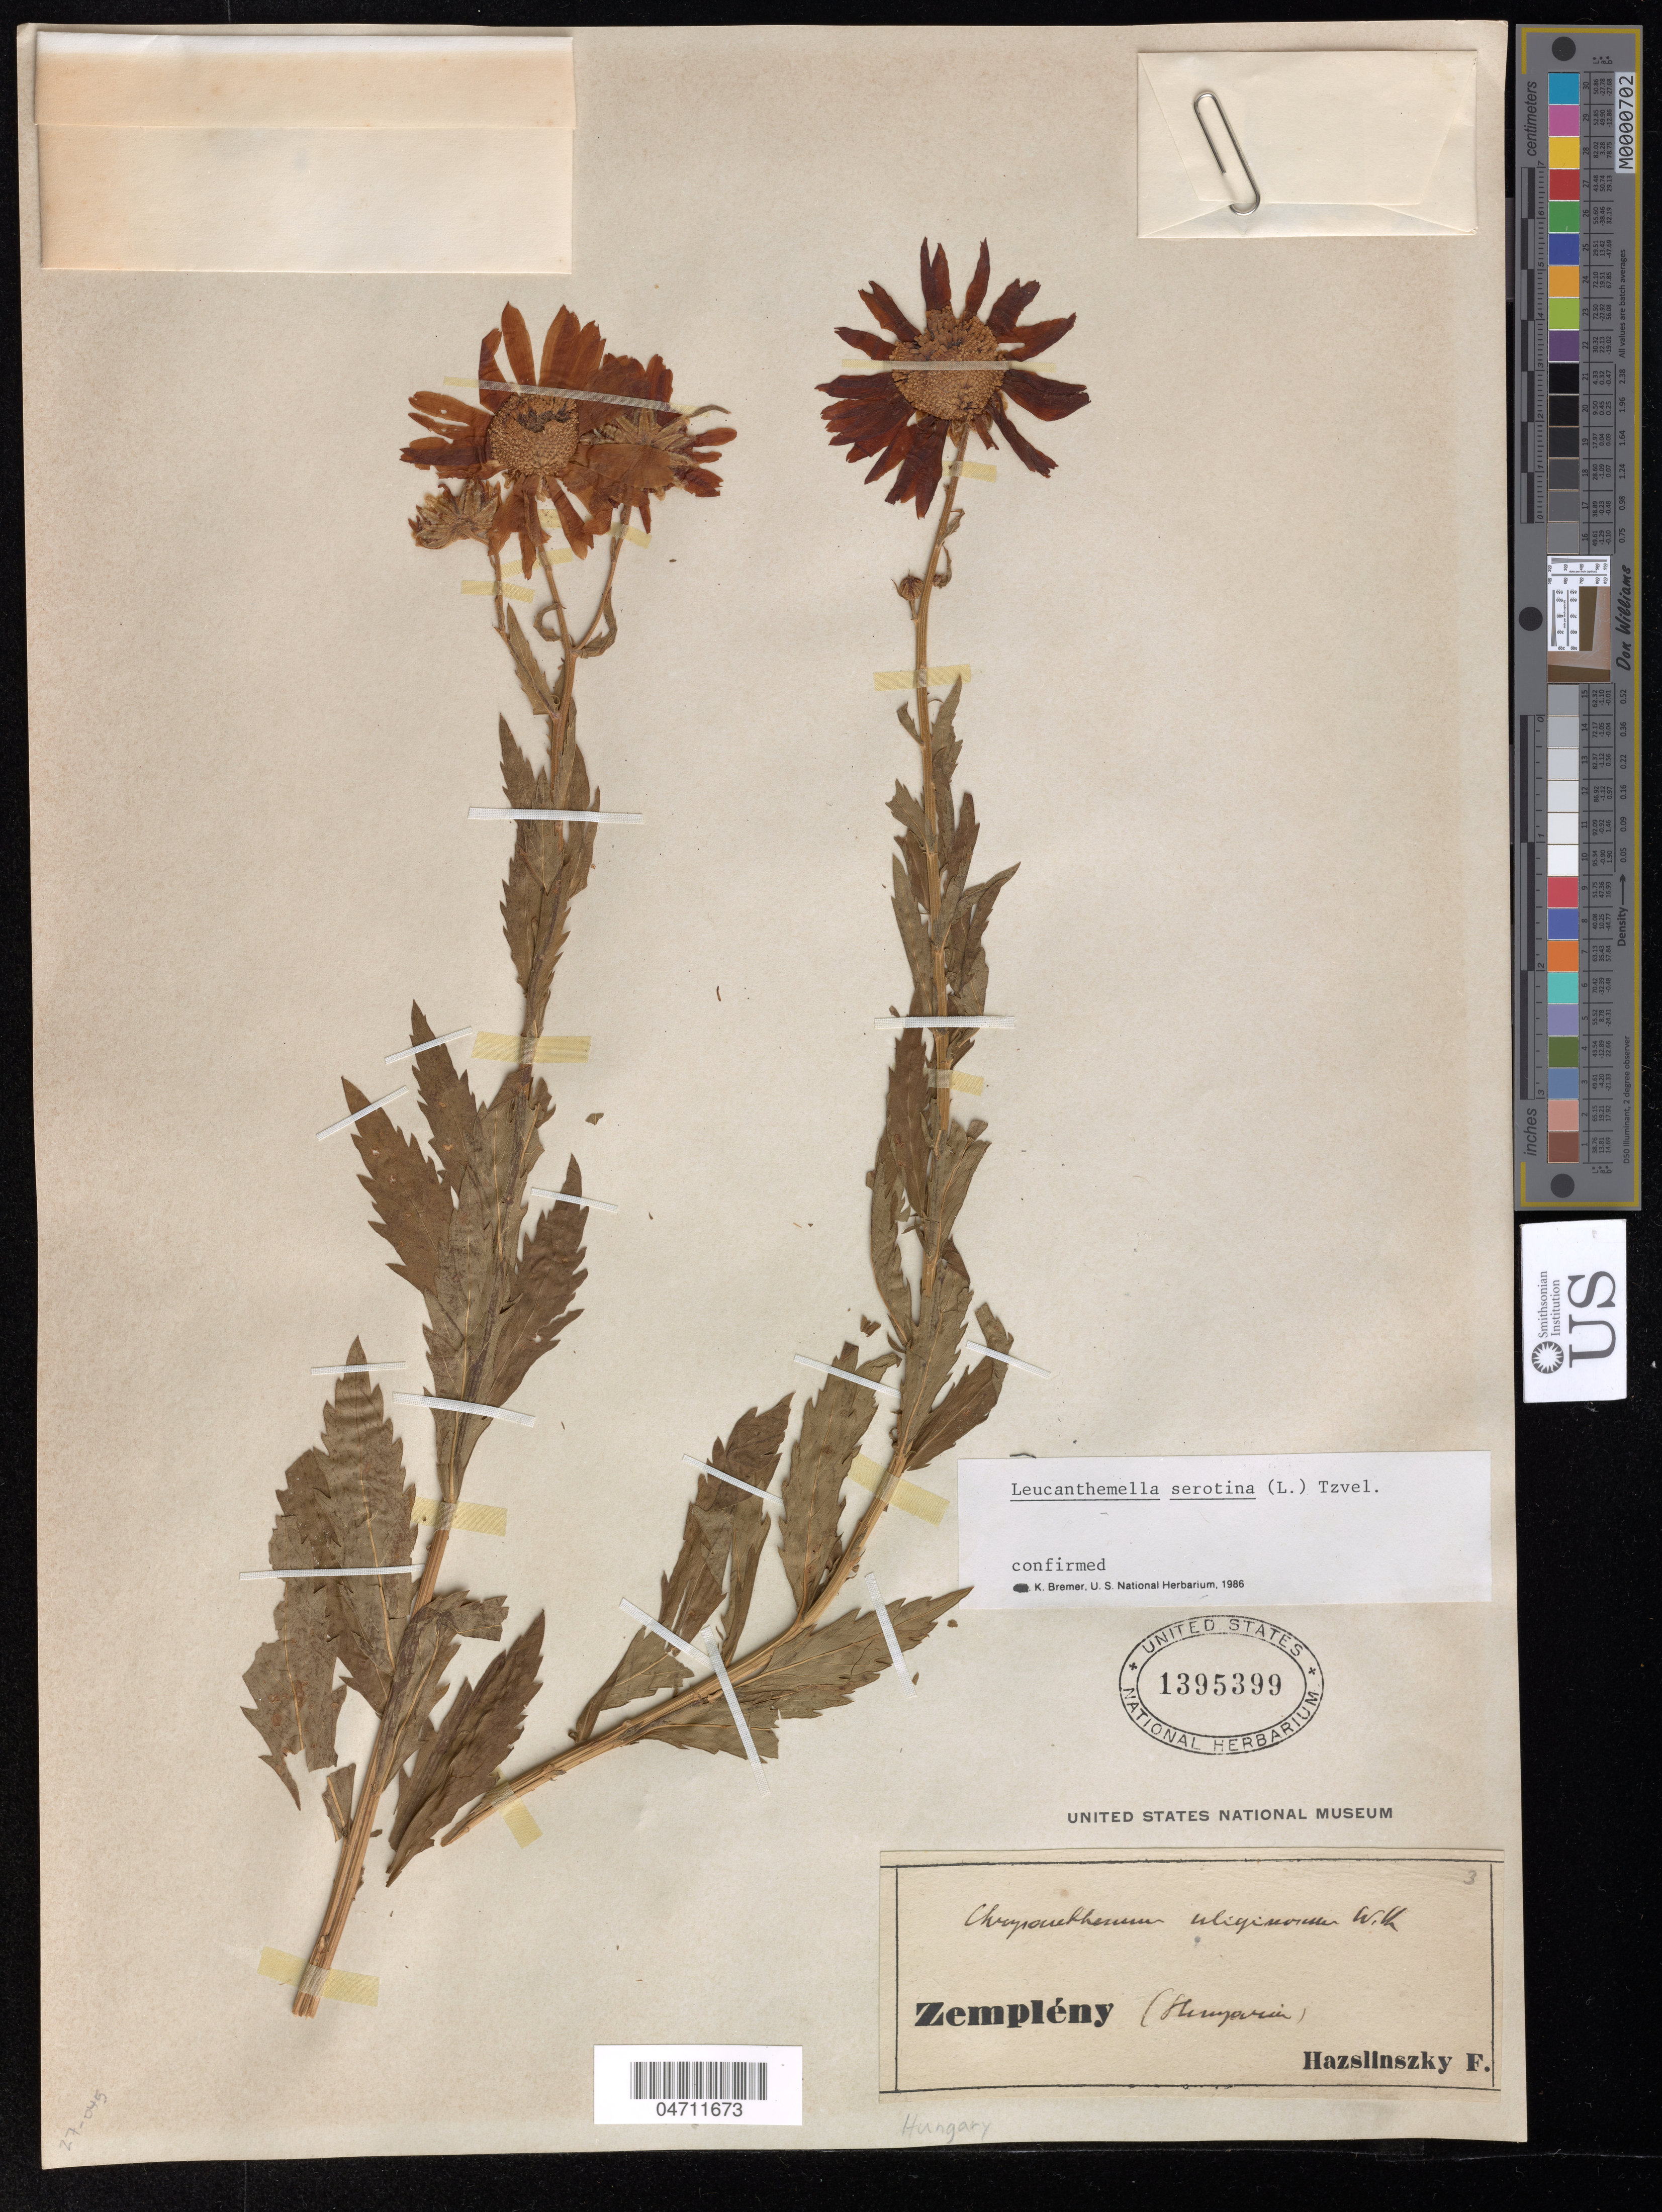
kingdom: Plantae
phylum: Tracheophyta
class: Magnoliopsida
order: Asterales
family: Asteraceae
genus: Leucanthemella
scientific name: Leucanthemella serotina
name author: (L.) Tzvelev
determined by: Bremer, K.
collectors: F. Hazslinszky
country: Hungary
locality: Zemplény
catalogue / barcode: US 1395399